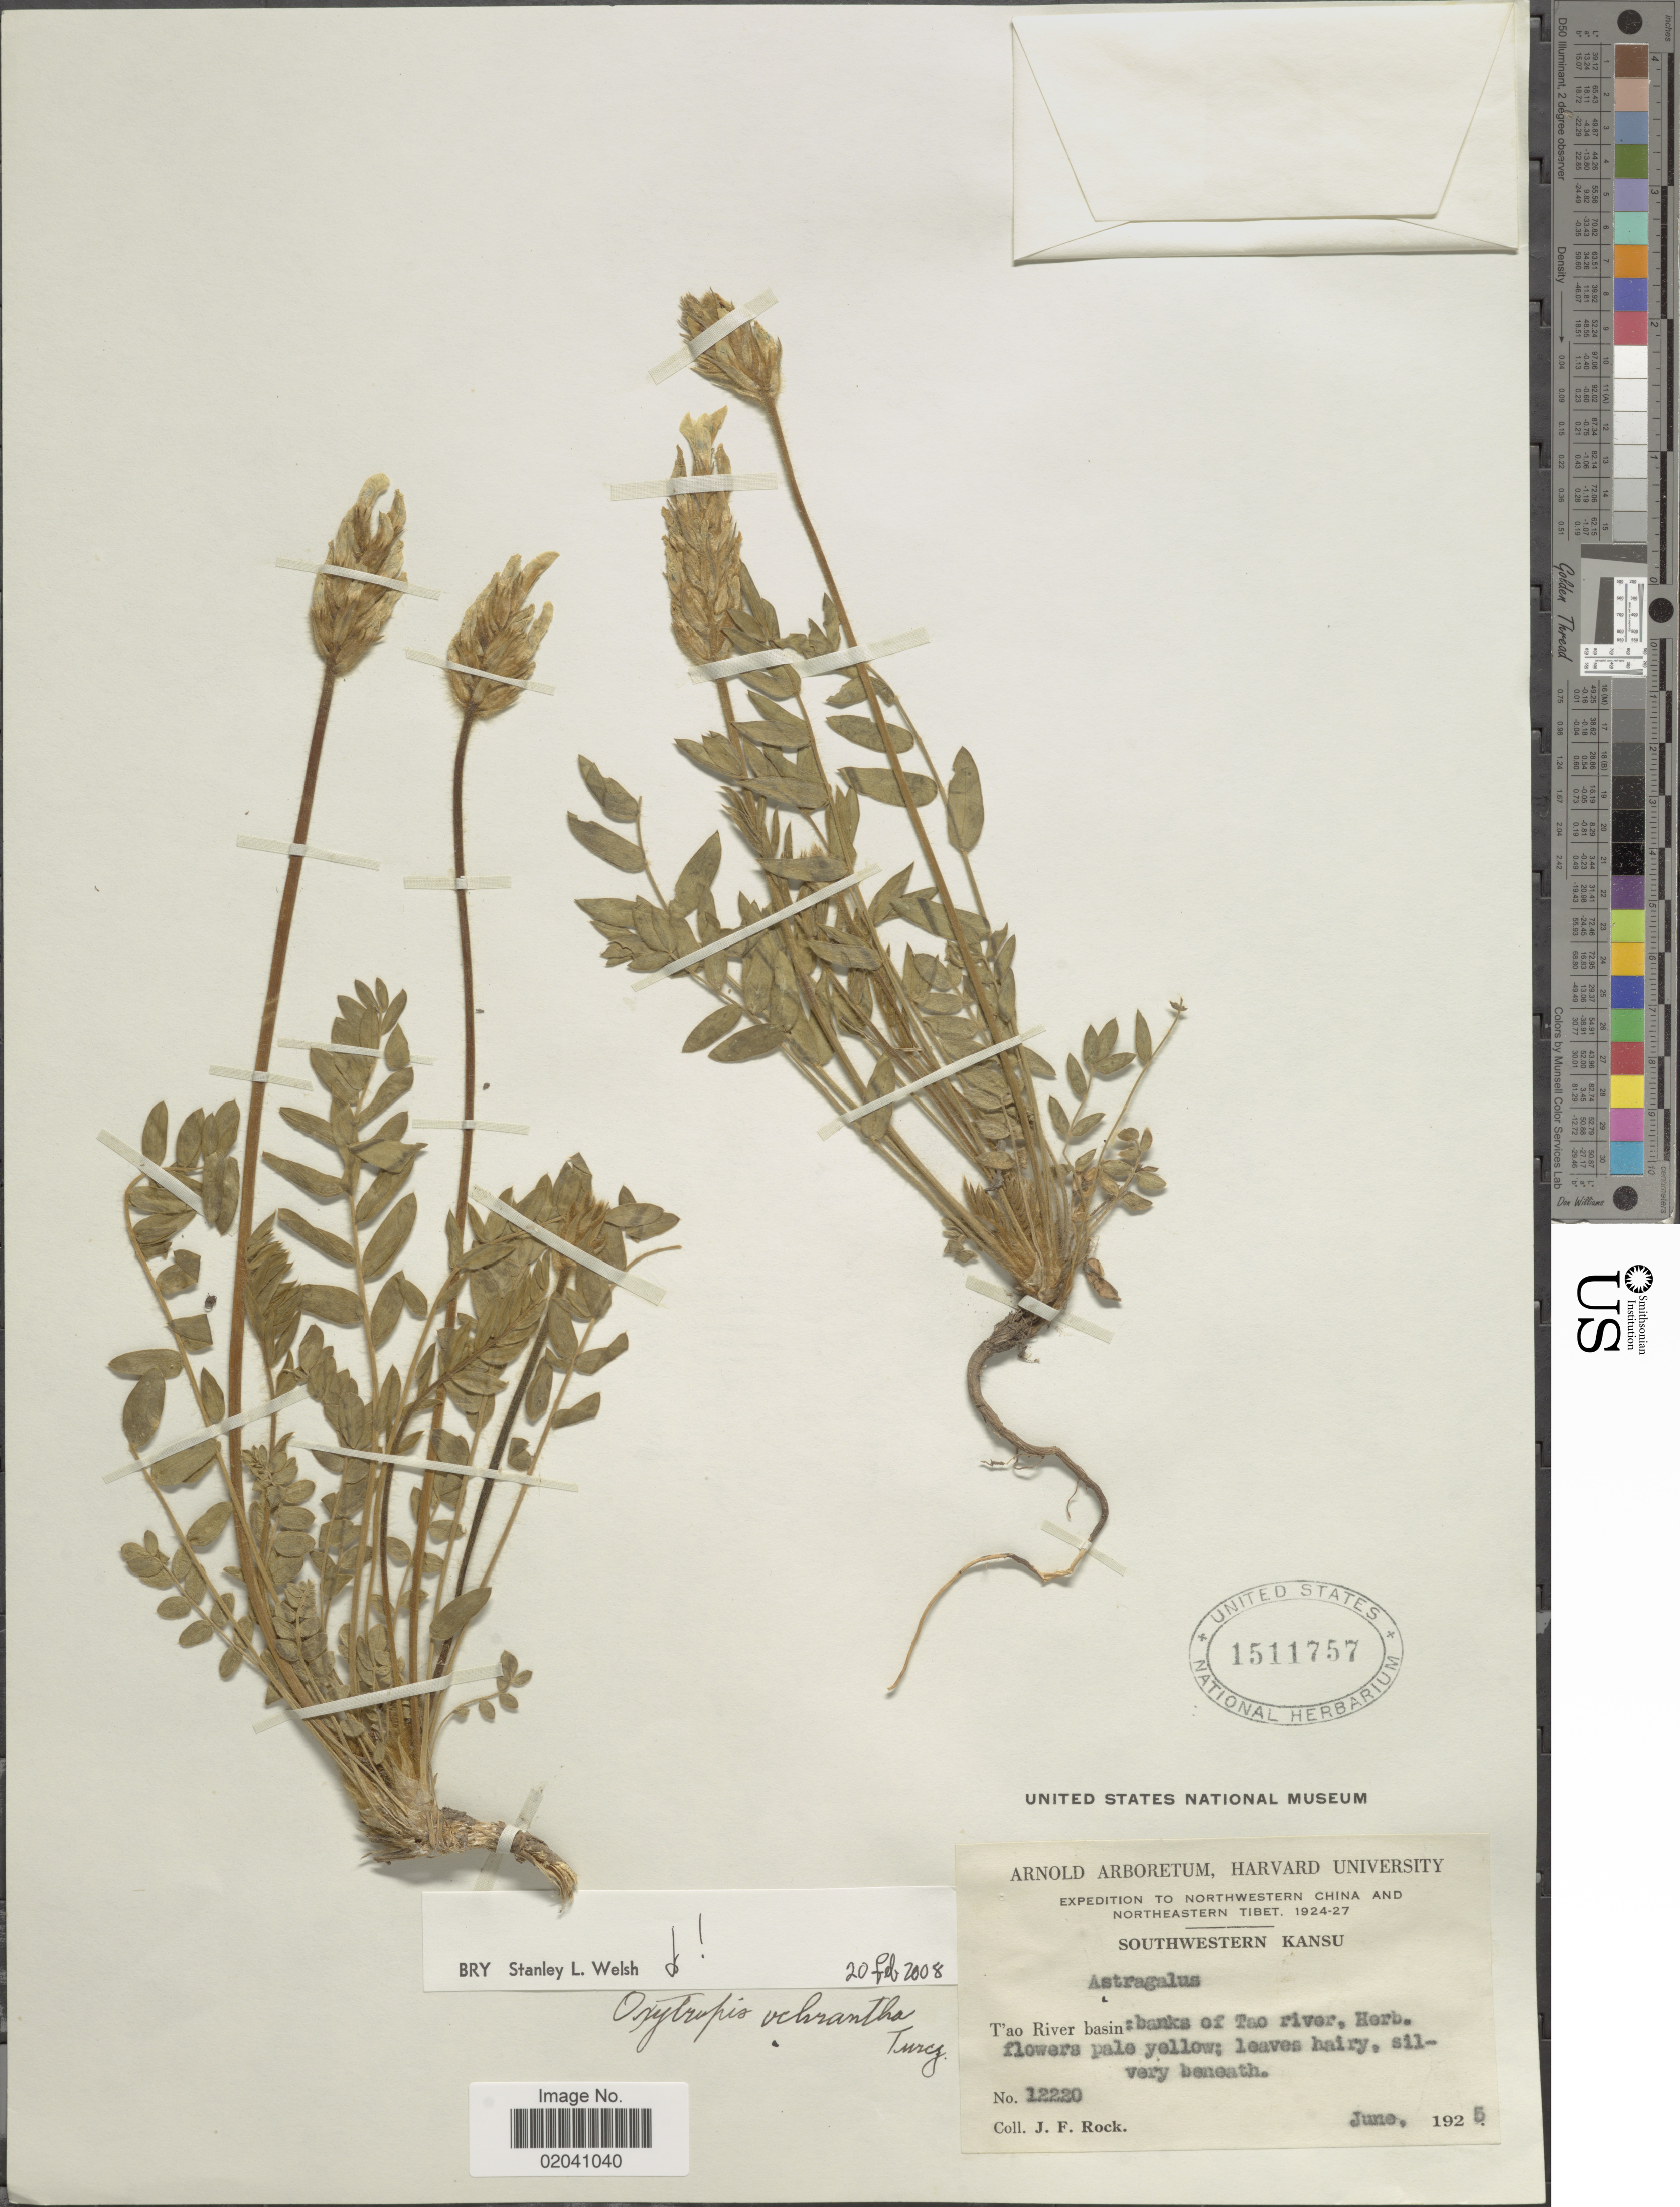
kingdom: Plantae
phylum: Tracheophyta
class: Magnoliopsida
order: Fabales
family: Fabaceae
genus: Oxytropis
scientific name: Oxytropis ochrantha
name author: Turcz.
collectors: J. Rock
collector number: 12220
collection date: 1925-06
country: China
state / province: Gansu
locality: Southwestern Kansu, T'ao River basin: banks of Tao river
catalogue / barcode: US 1511757